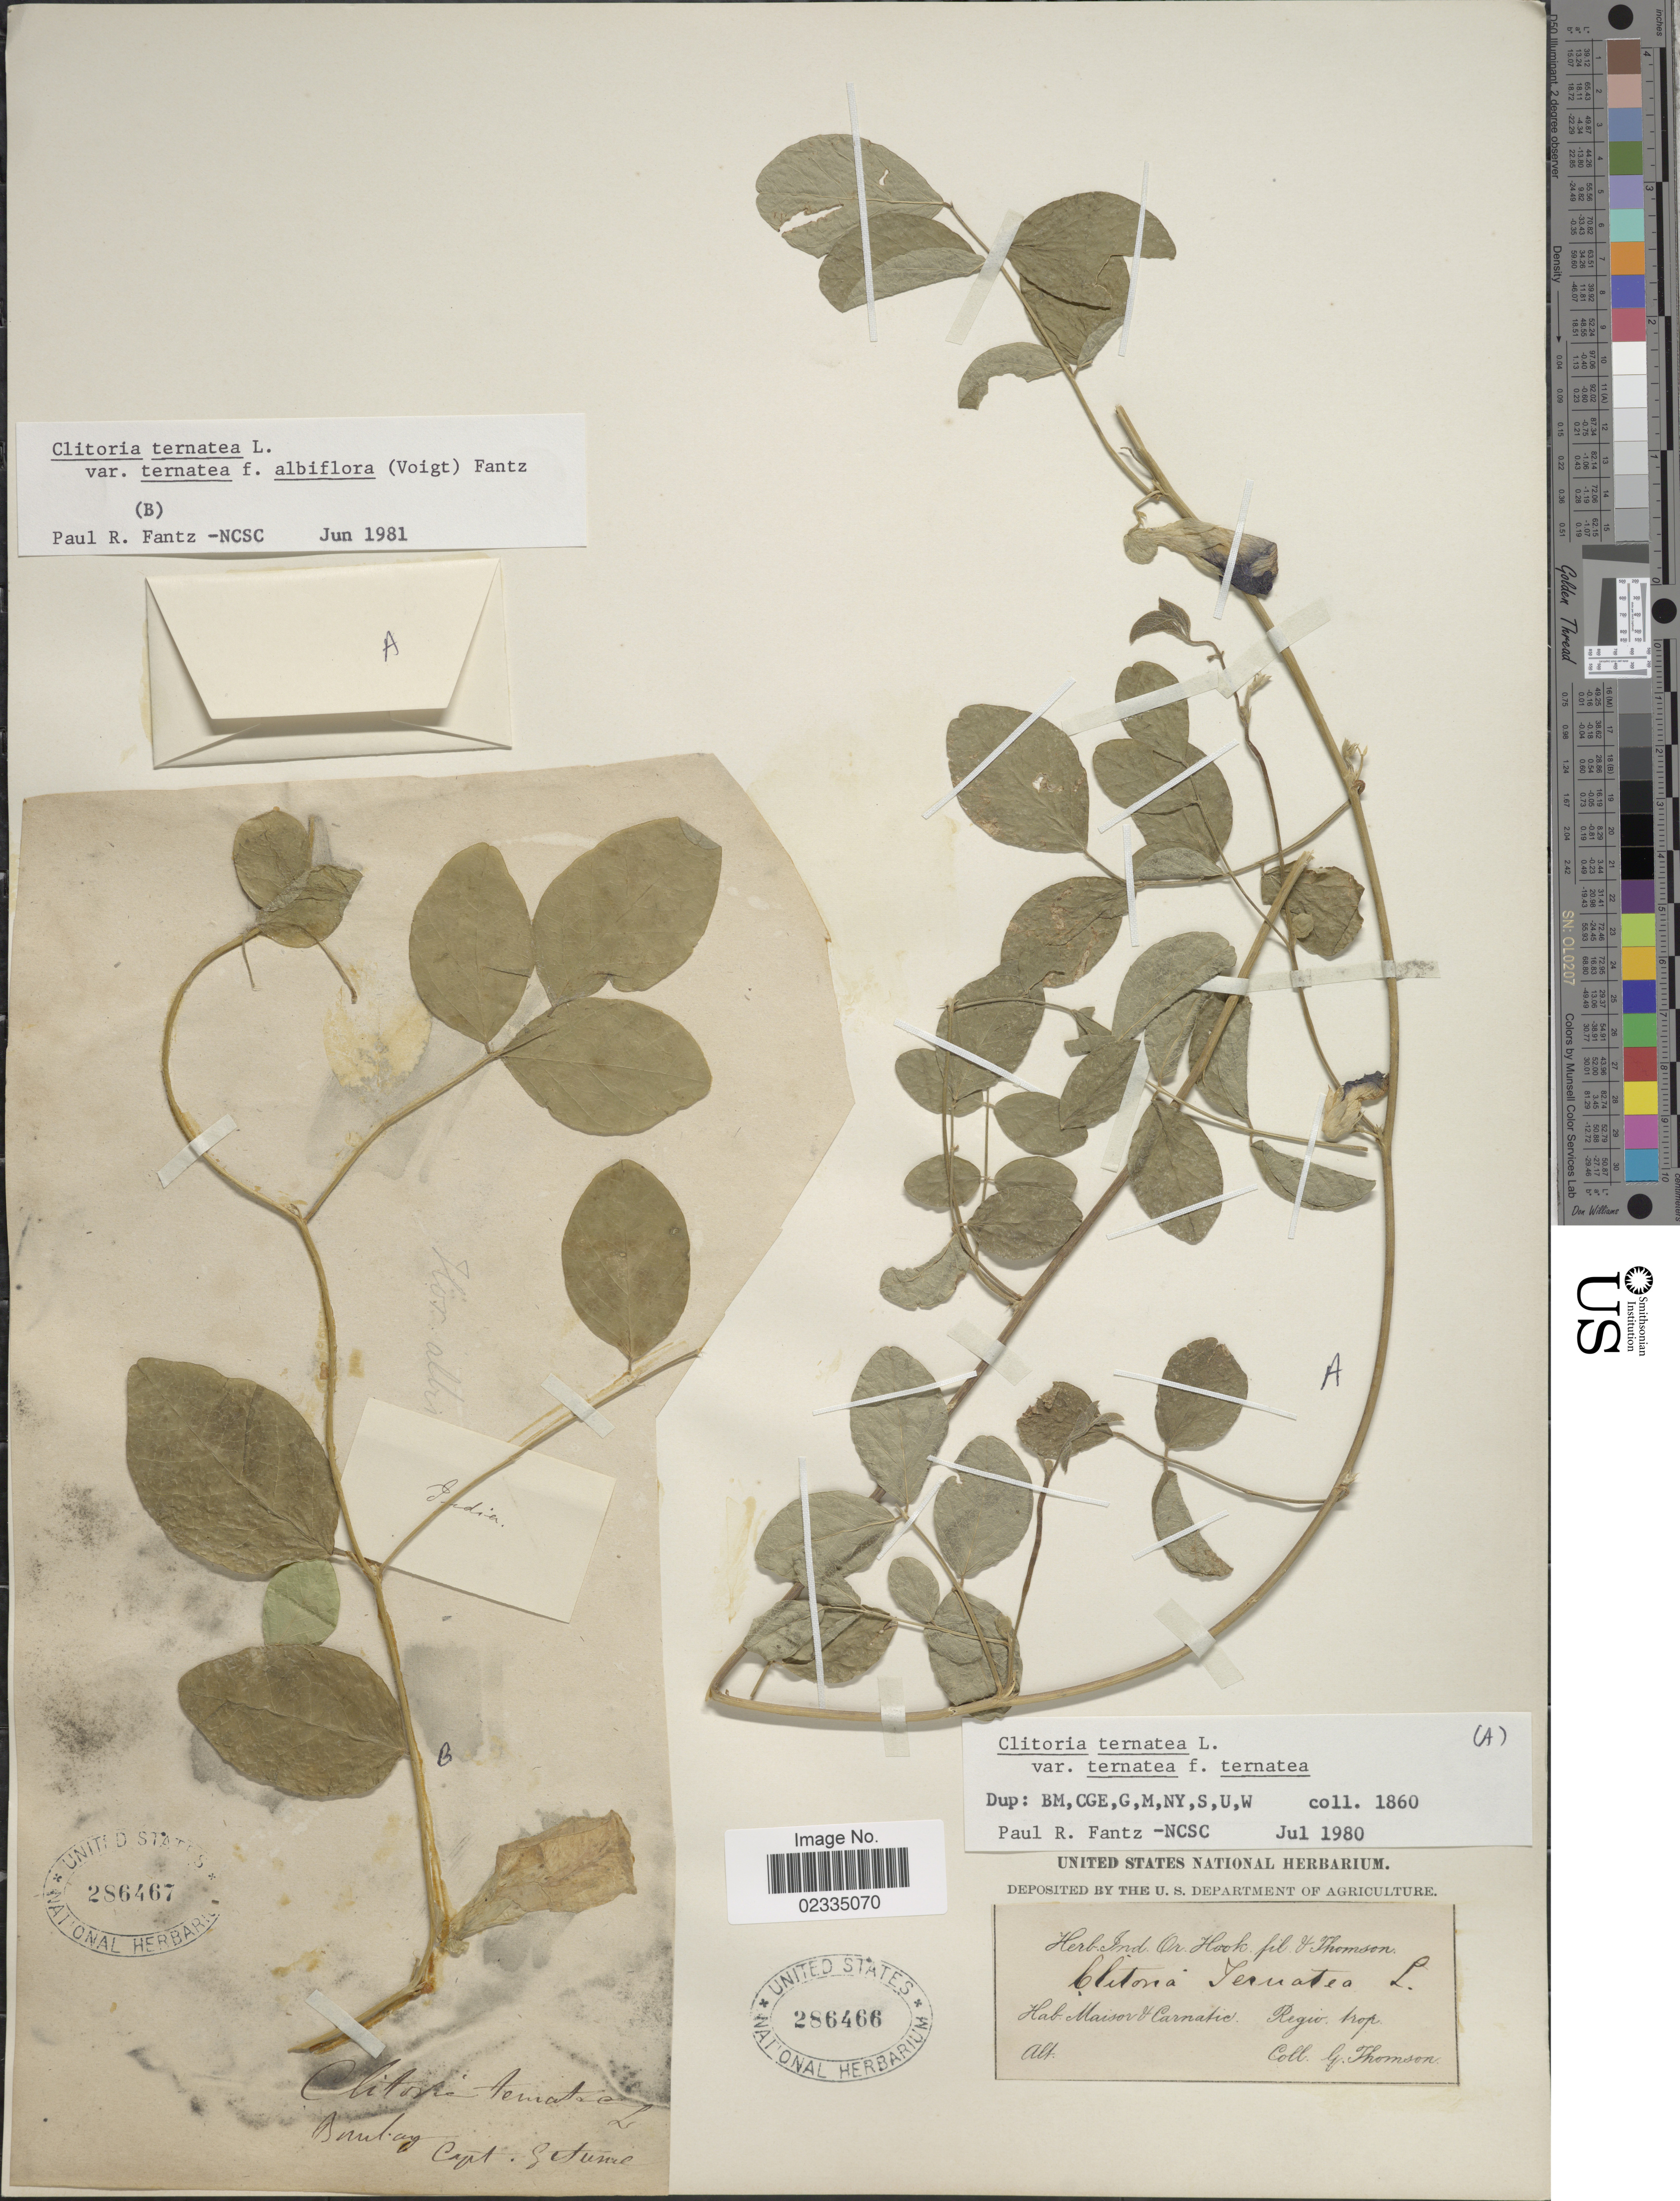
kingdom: Plantae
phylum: Tracheophyta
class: Magnoliopsida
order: Fabales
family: Fabaceae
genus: Clitoria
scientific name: Clitoria ternatea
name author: L.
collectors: G. Thomson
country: India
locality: Maisor & Carnatic, Regio trop.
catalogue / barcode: US 286466